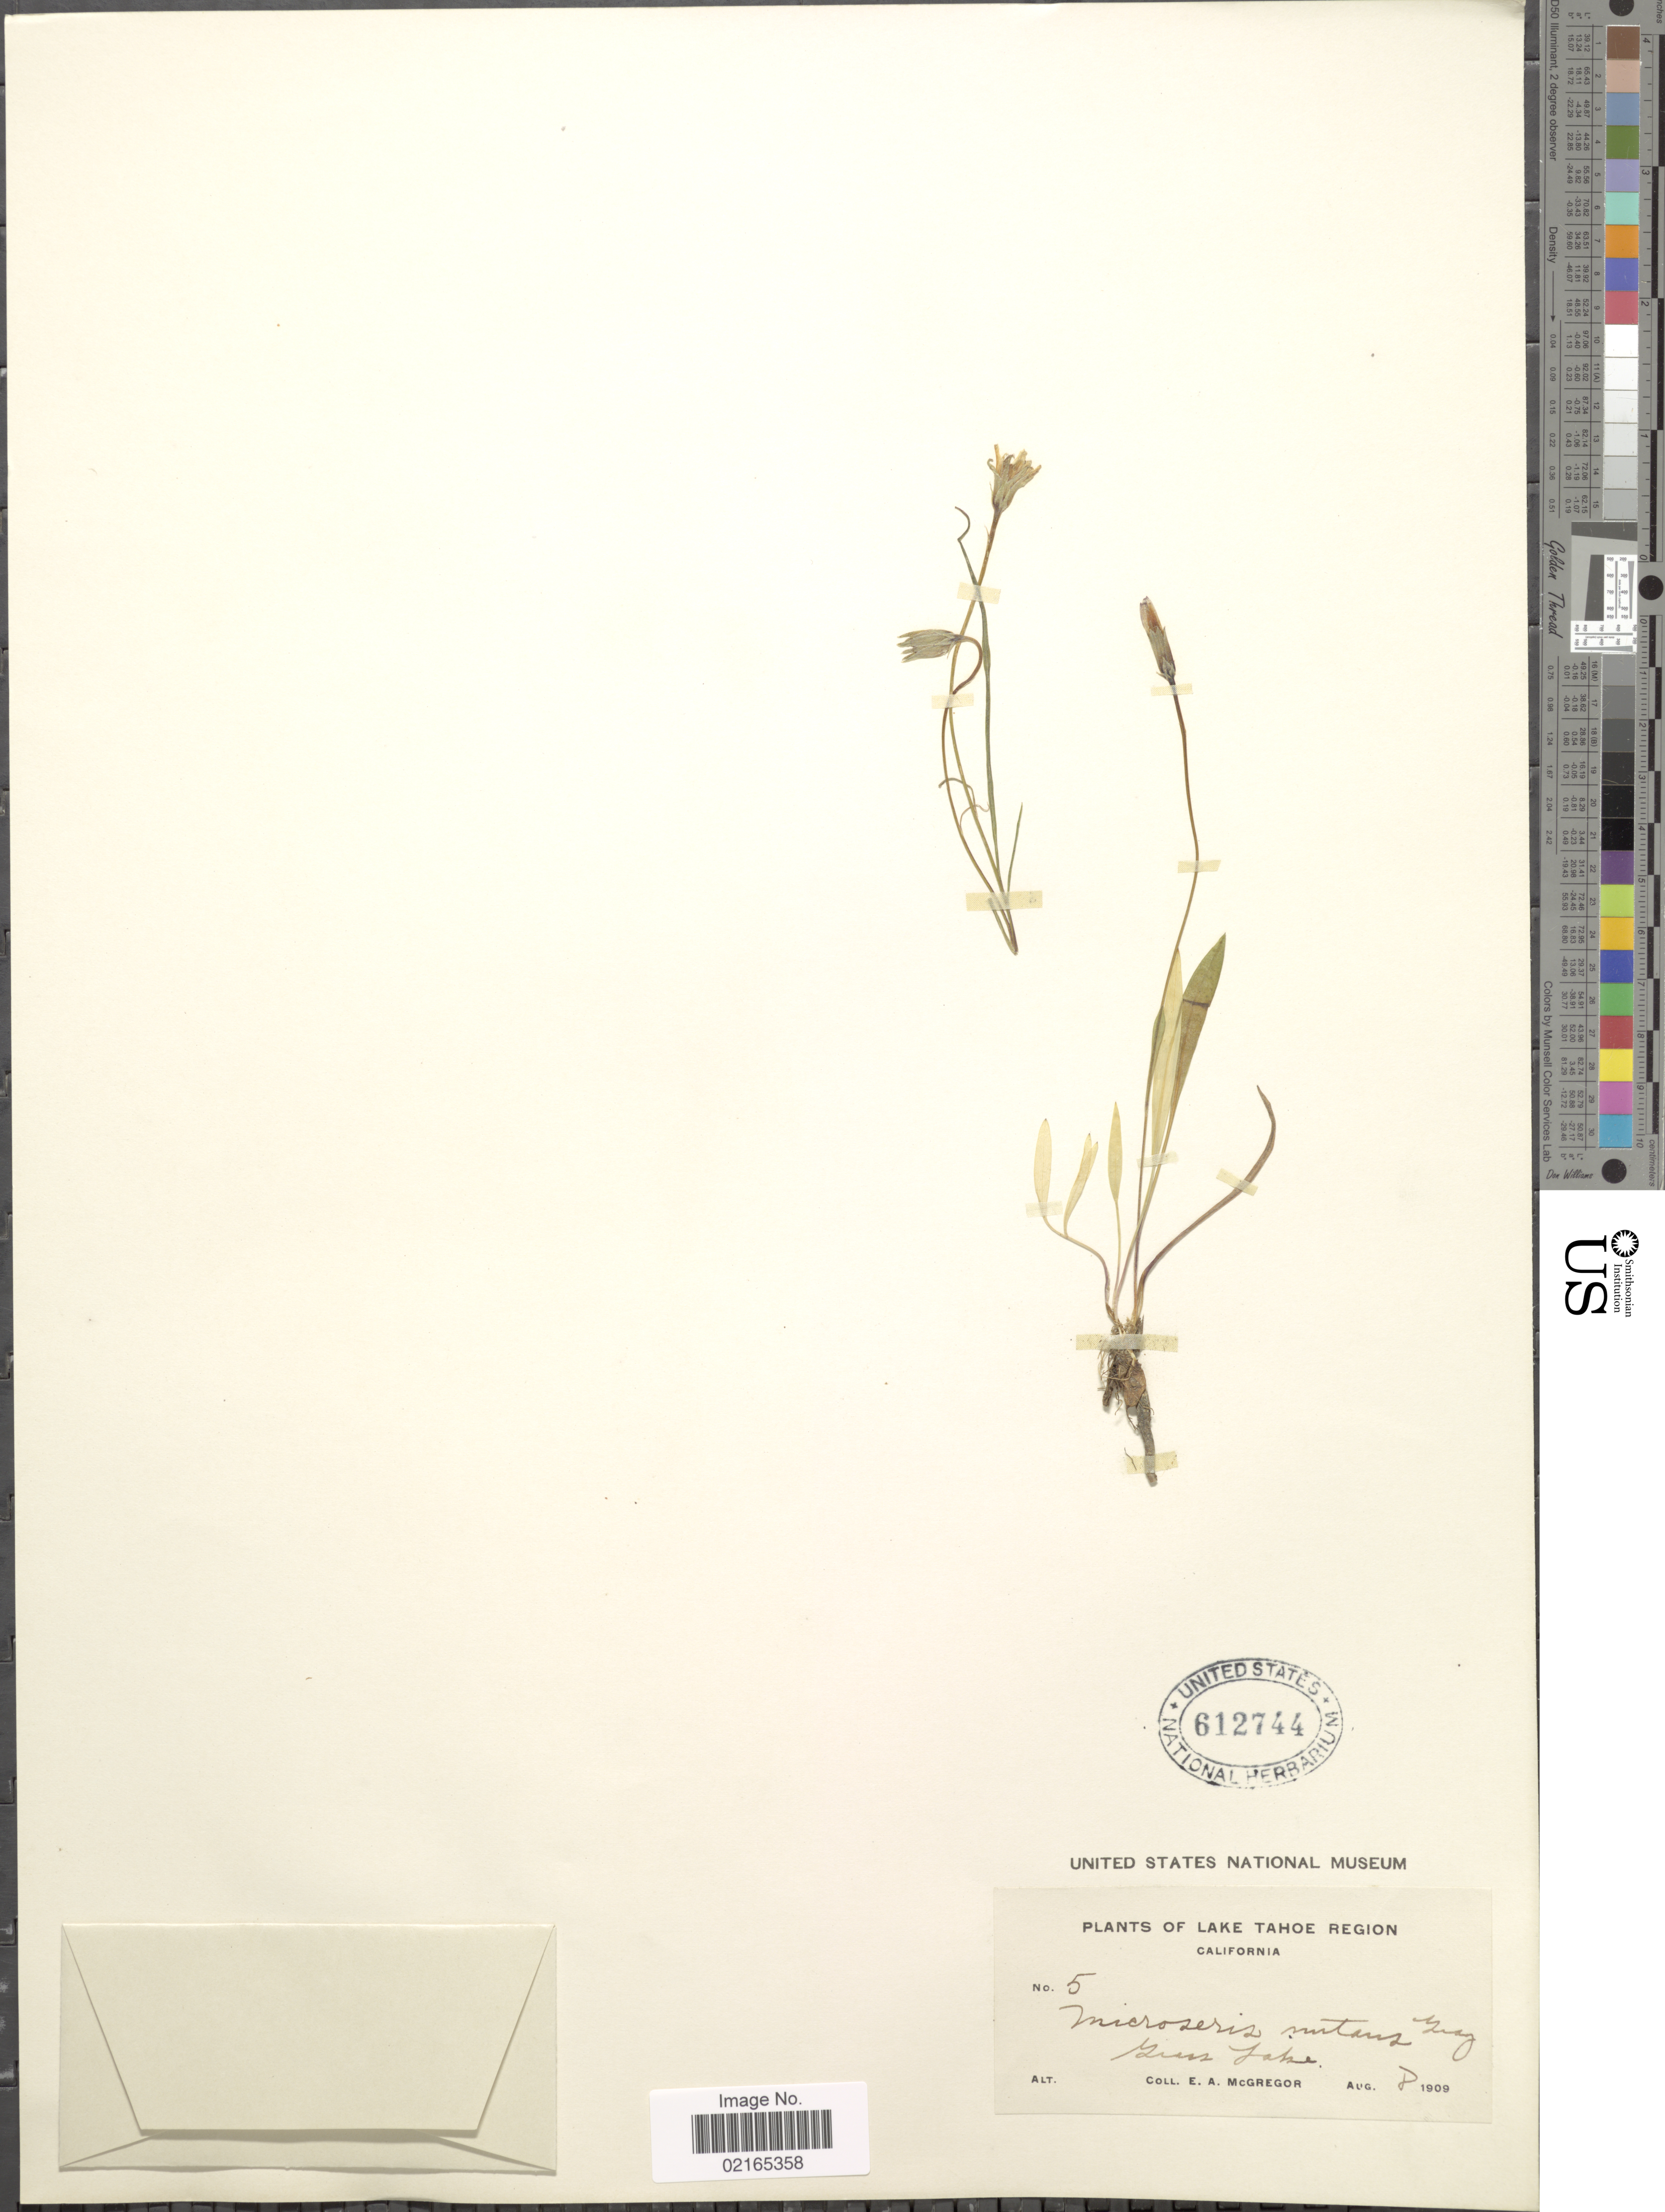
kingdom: Plantae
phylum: Tracheophyta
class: Magnoliopsida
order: Asterales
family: Asteraceae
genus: Microseris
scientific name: Microseris nutans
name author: (Hook.) Sch. Bip.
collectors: E. A. McGregor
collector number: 5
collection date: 1909-08-08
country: United States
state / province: California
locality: Lake Tahoe Region, Grass Lake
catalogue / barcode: US 612744